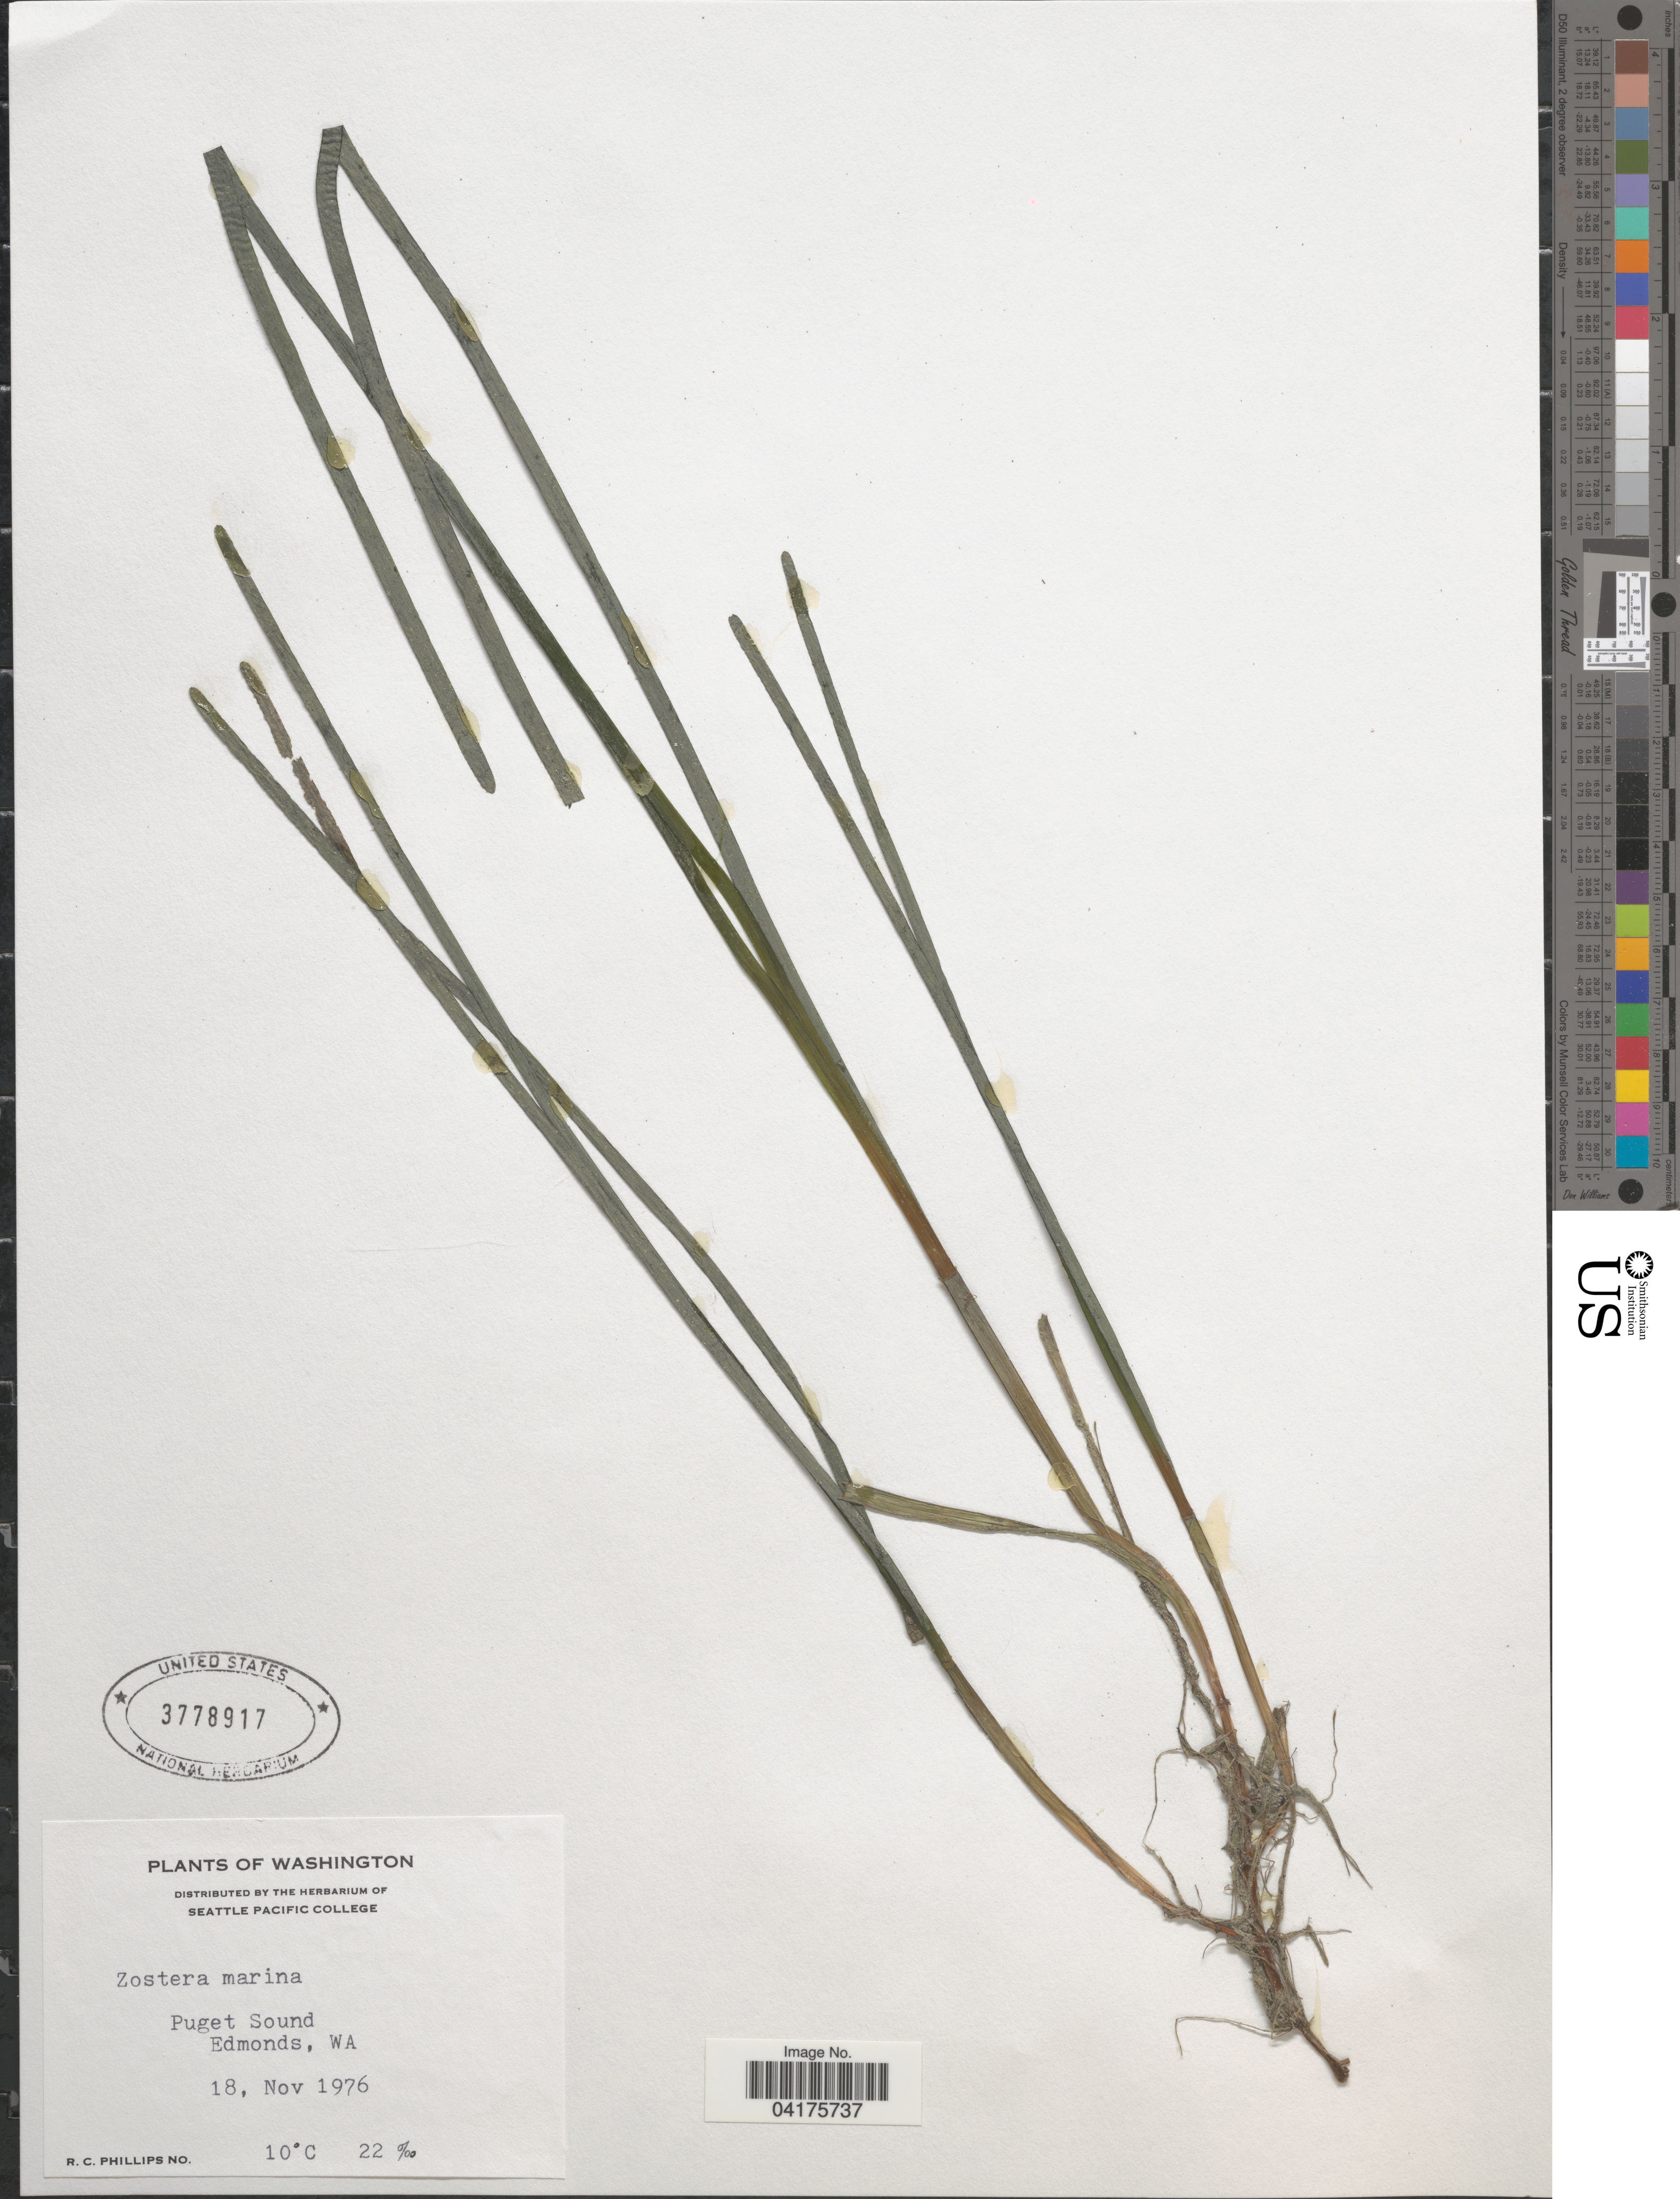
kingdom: Plantae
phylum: Tracheophyta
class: Liliopsida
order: Alismatales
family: Zosteraceae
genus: Zostera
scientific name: Zostera marina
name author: L.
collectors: R. C. Phillips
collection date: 1976-11-18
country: United States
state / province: Washington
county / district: King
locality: Puget Sound, Edmonds.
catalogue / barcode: US 3778917